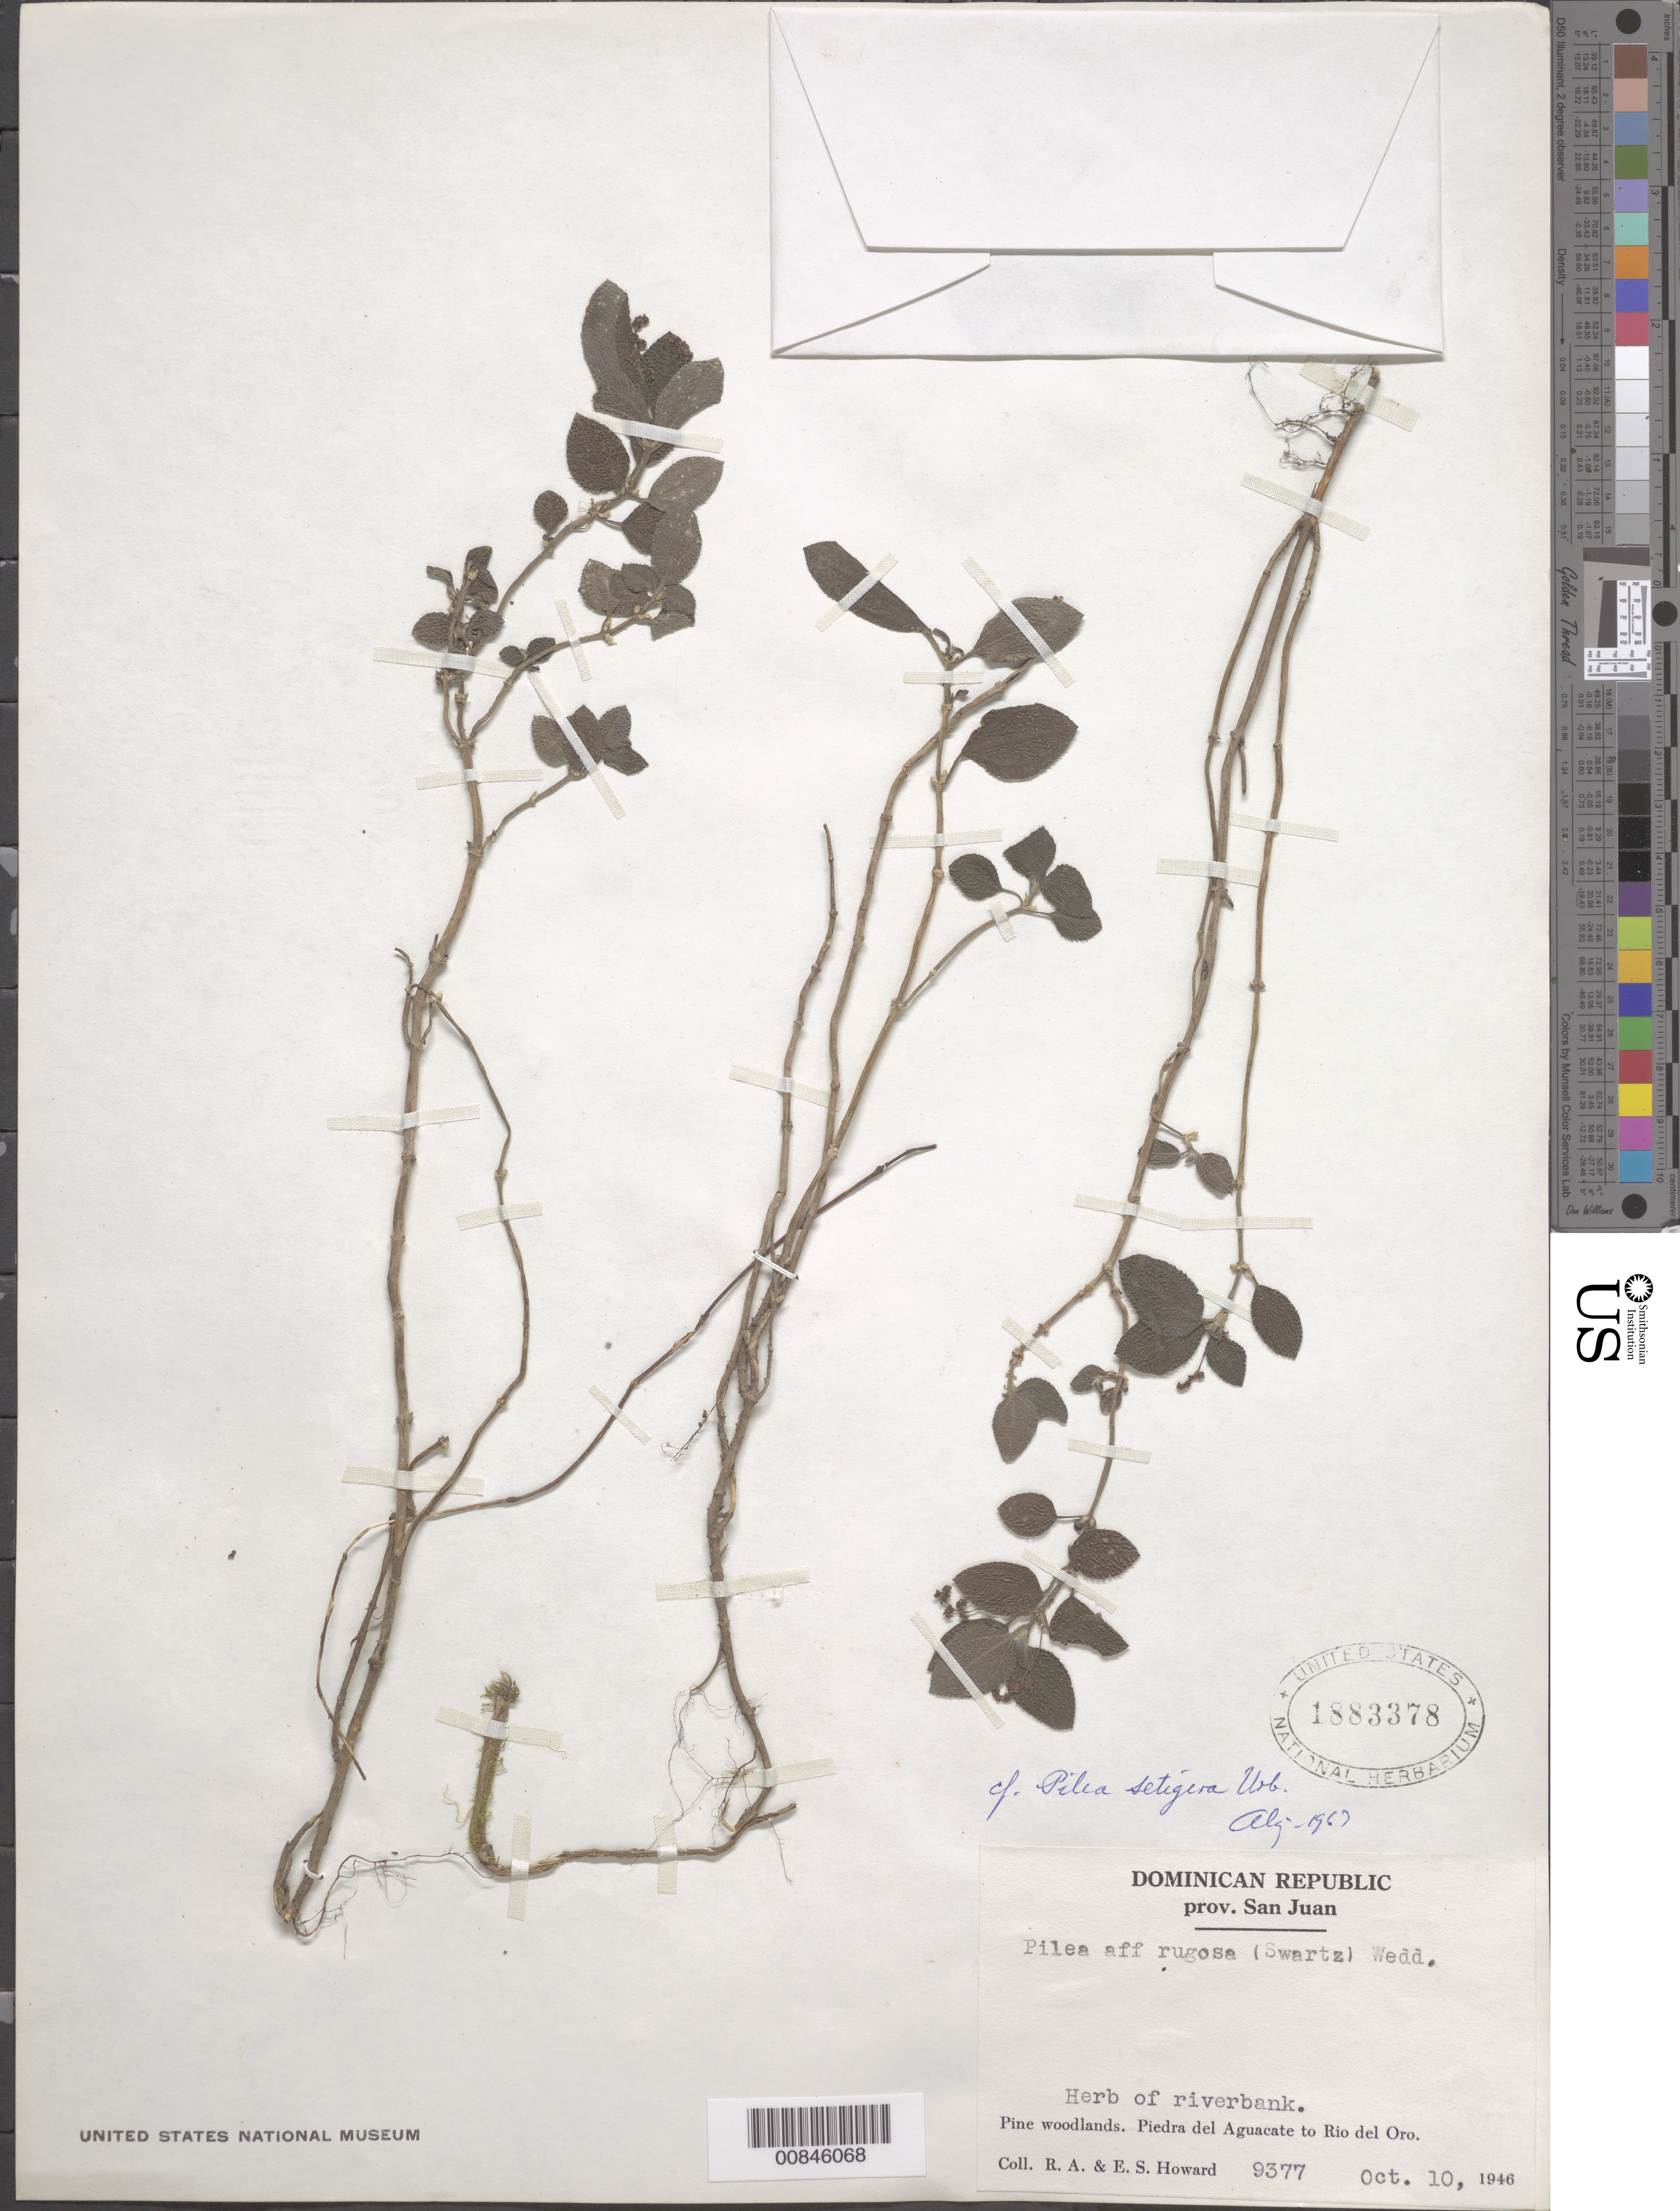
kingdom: Plantae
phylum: Tracheophyta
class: Magnoliopsida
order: Rosales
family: Urticaceae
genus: Pilea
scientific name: Pilea setigera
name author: Urb.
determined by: Liogier, Alain H.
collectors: R. A. Howard & E. S. Howard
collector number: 9377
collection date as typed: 10 Oct 1946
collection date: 1946-10-10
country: Dominican Republic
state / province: San Juan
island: Hispaniola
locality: Piedra del Aguacate to Río del Oro.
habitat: Riverbank; Pine woodlands.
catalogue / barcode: US 1883378